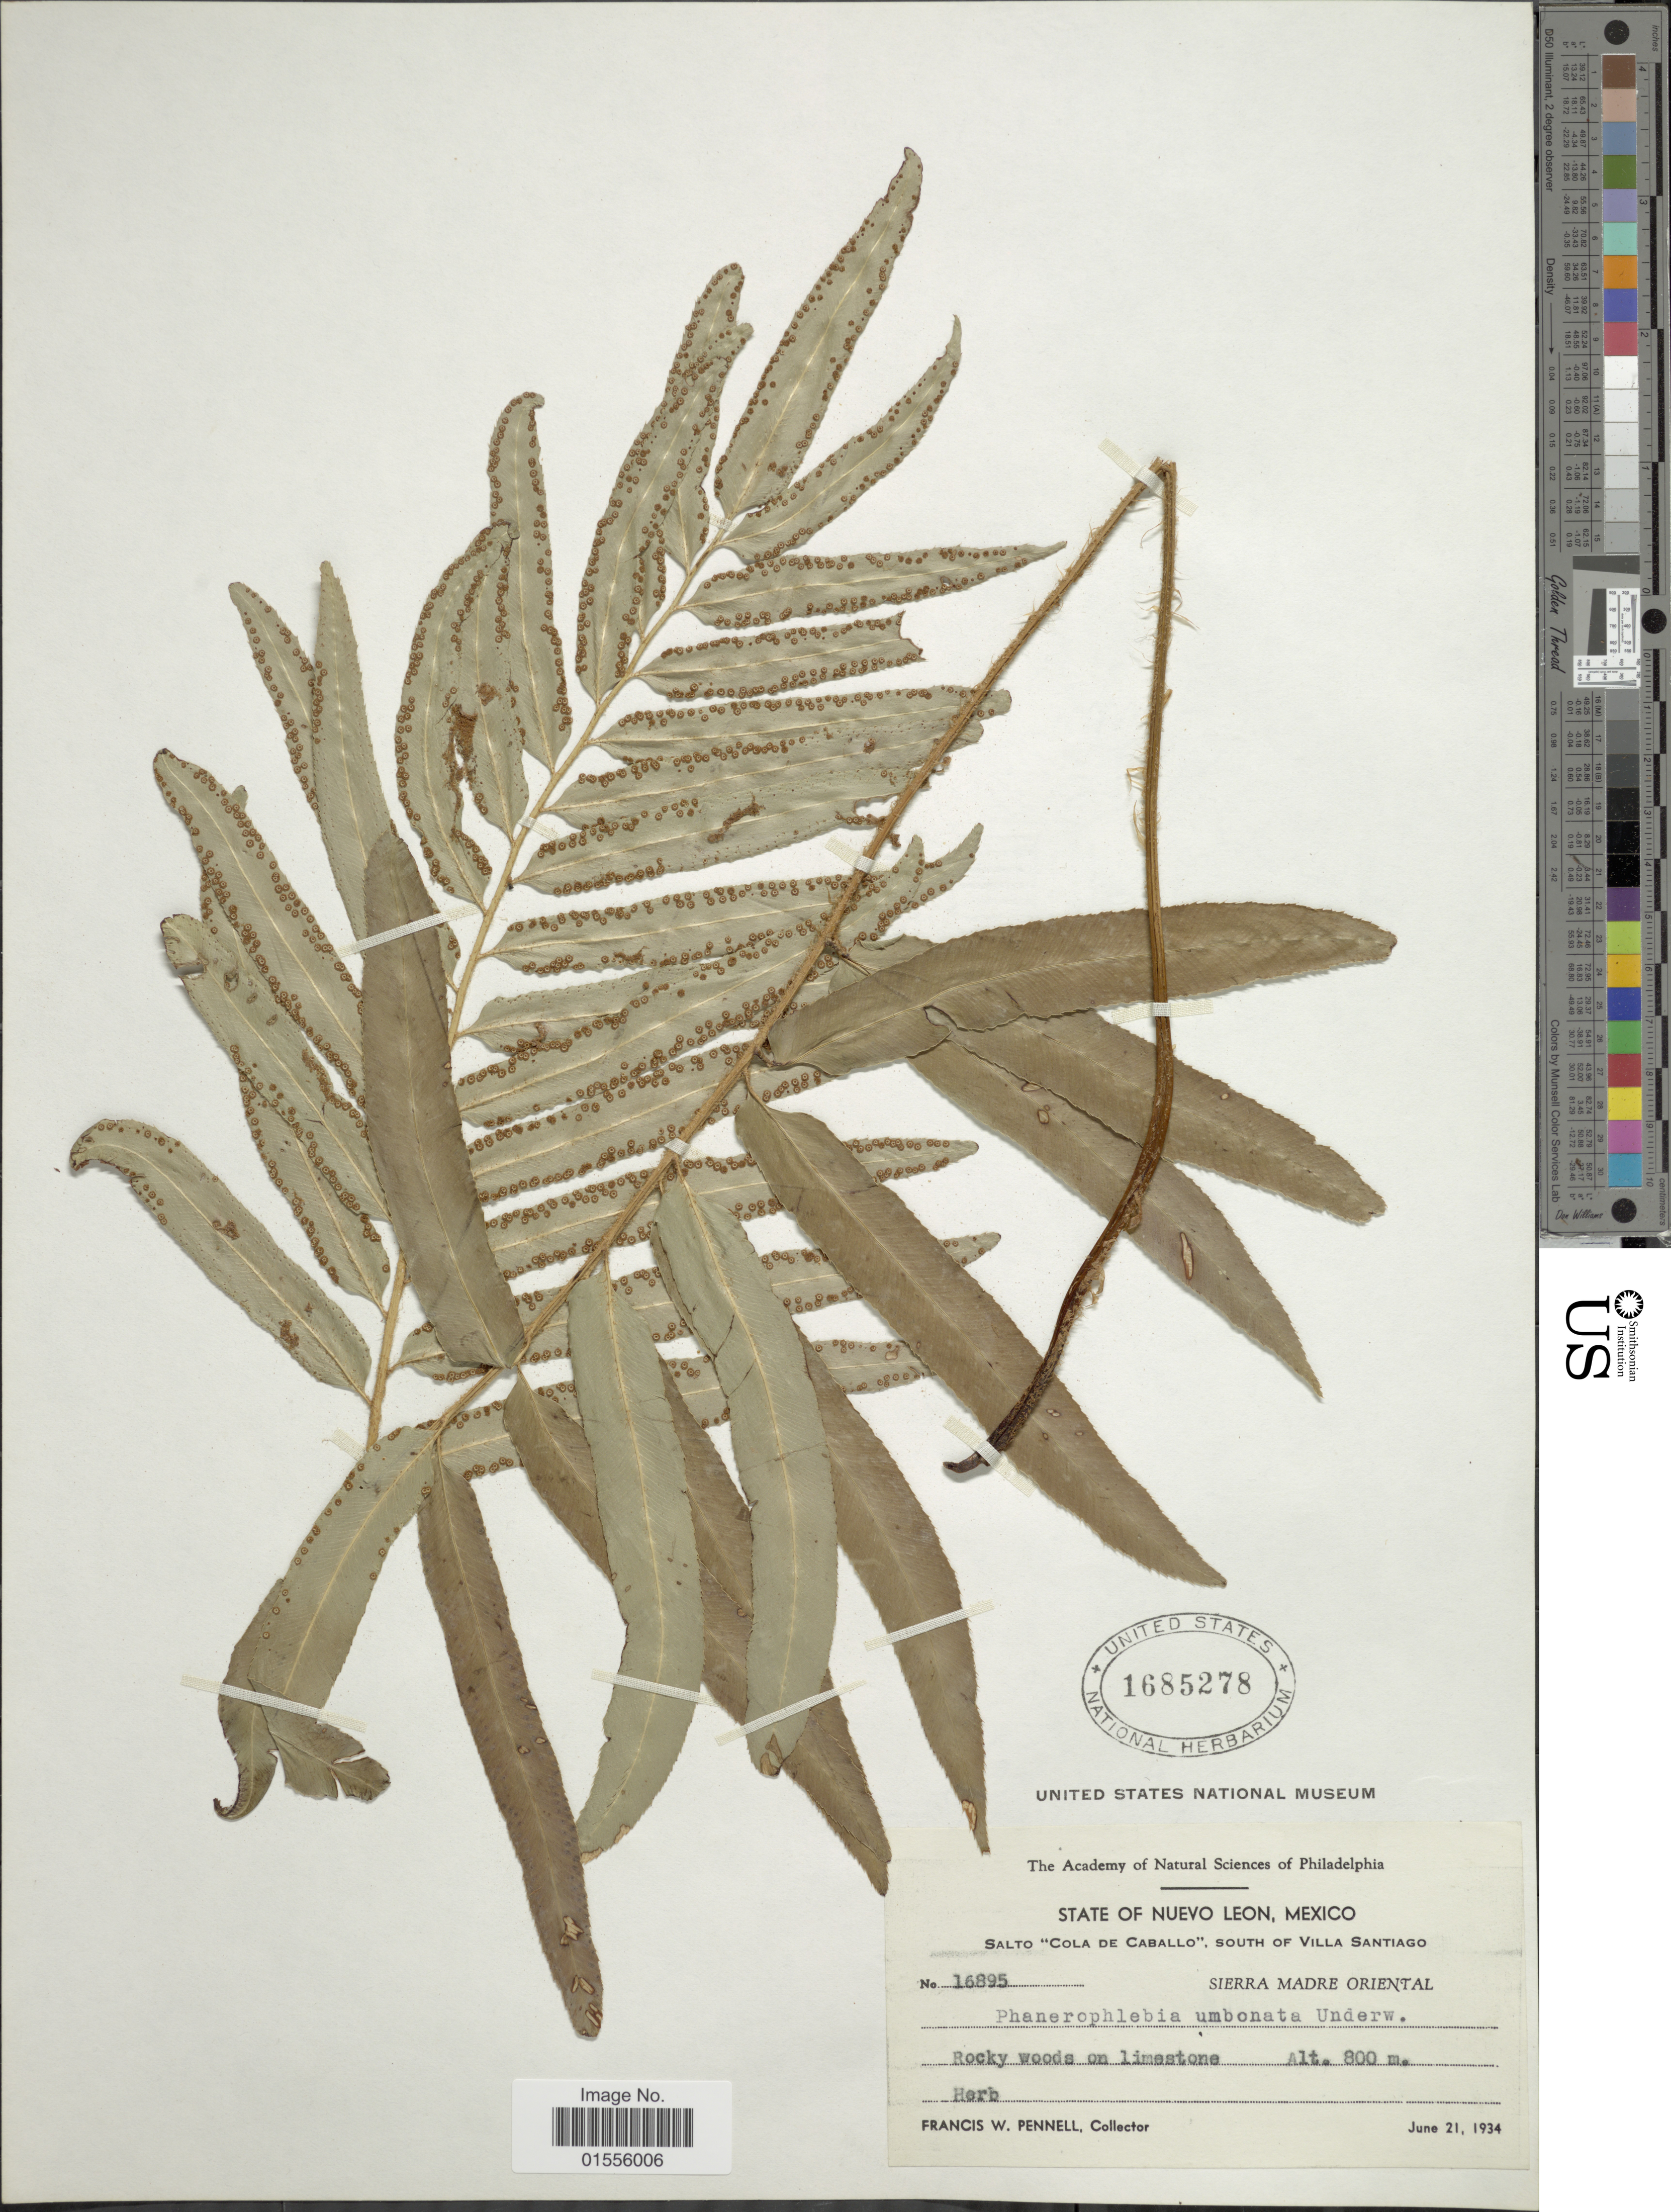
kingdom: Plantae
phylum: Tracheophyta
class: Polypodiopsida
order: Polypodiales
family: Dryopteridaceae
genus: Phanerophlebia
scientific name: Phanerophlebia umbonata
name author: Underw.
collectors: F. W. Pennell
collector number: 16895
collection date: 1934-06-21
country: Mexico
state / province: Nuevo León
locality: Salto 'Cola de caballo', south of Villa Santiago, Sierra Madre Oriental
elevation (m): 800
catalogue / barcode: US 1685278